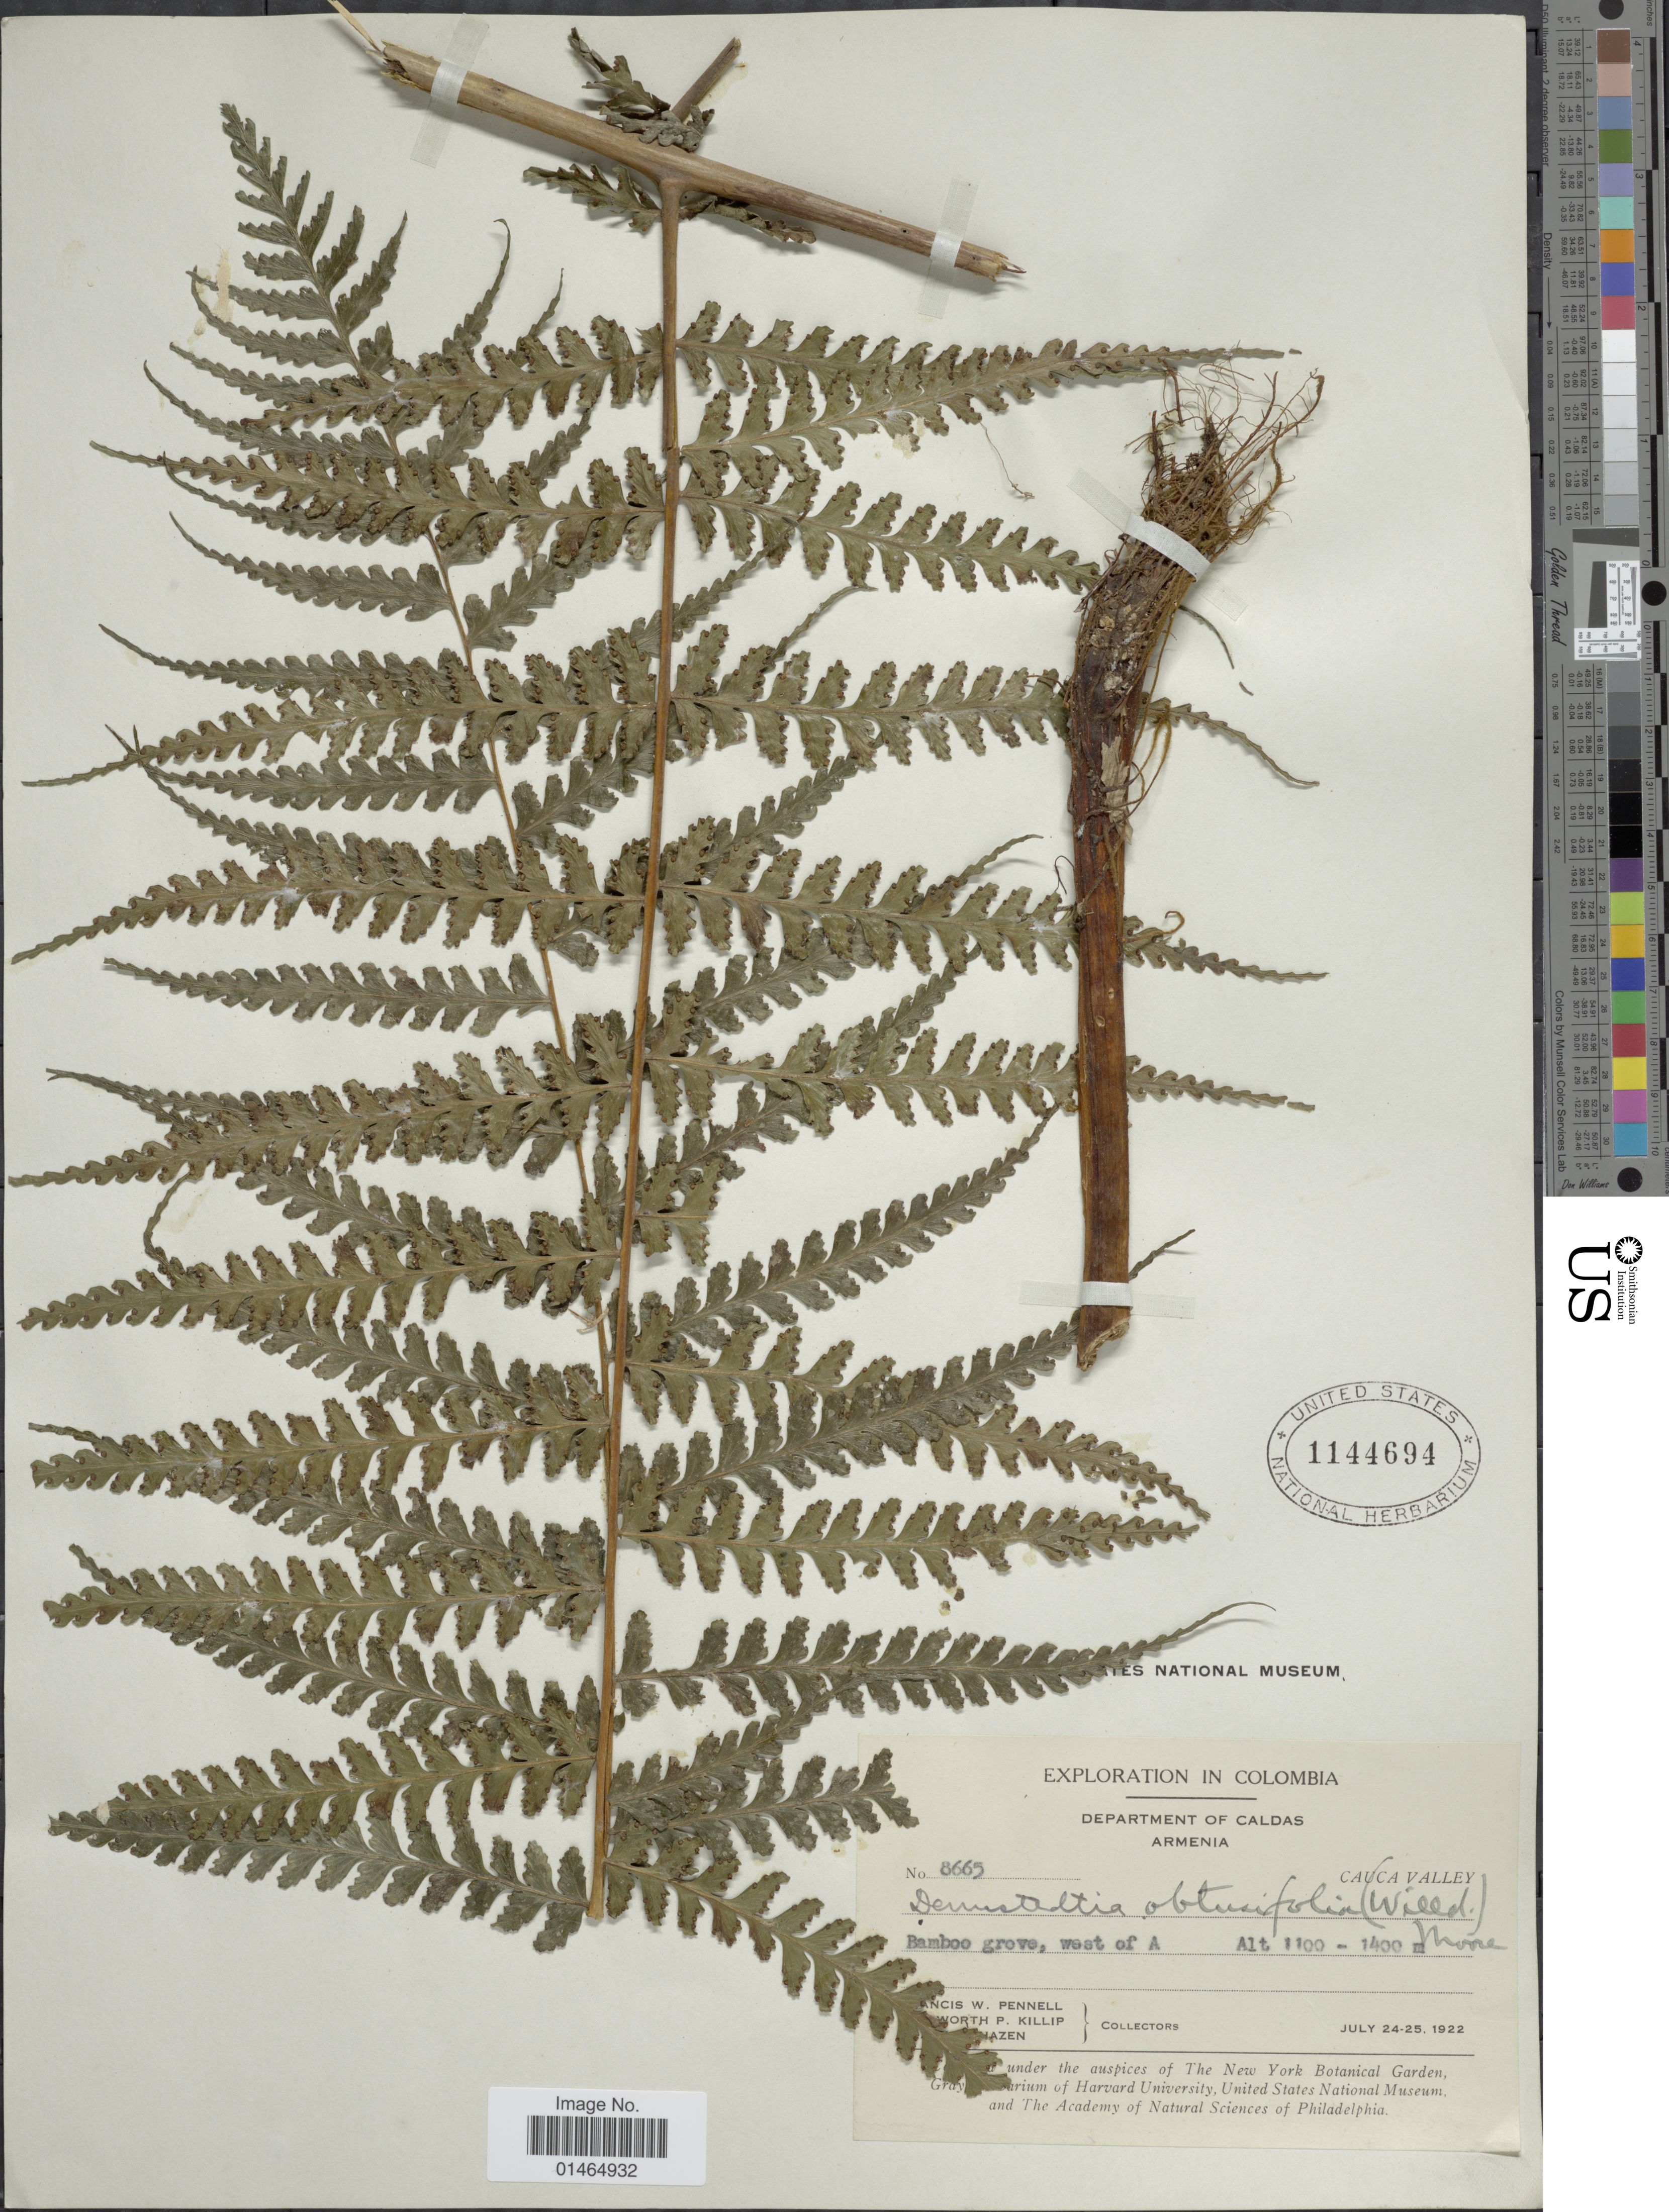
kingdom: Plantae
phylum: Tracheophyta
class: Polypodiopsida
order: Polypodiales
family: Dennstaedtiaceae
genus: Dennstaedtia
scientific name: Dennstaedtia obtusifolia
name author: (Willd.) T. Moore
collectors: F. W. Pennell, E. P. Killip & Collector illegible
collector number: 8665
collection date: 1922-07-24/1922-07-25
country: Colombia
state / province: Caldas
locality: Armenia. Bamboo grove, west of A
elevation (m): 1100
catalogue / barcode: US 1144694